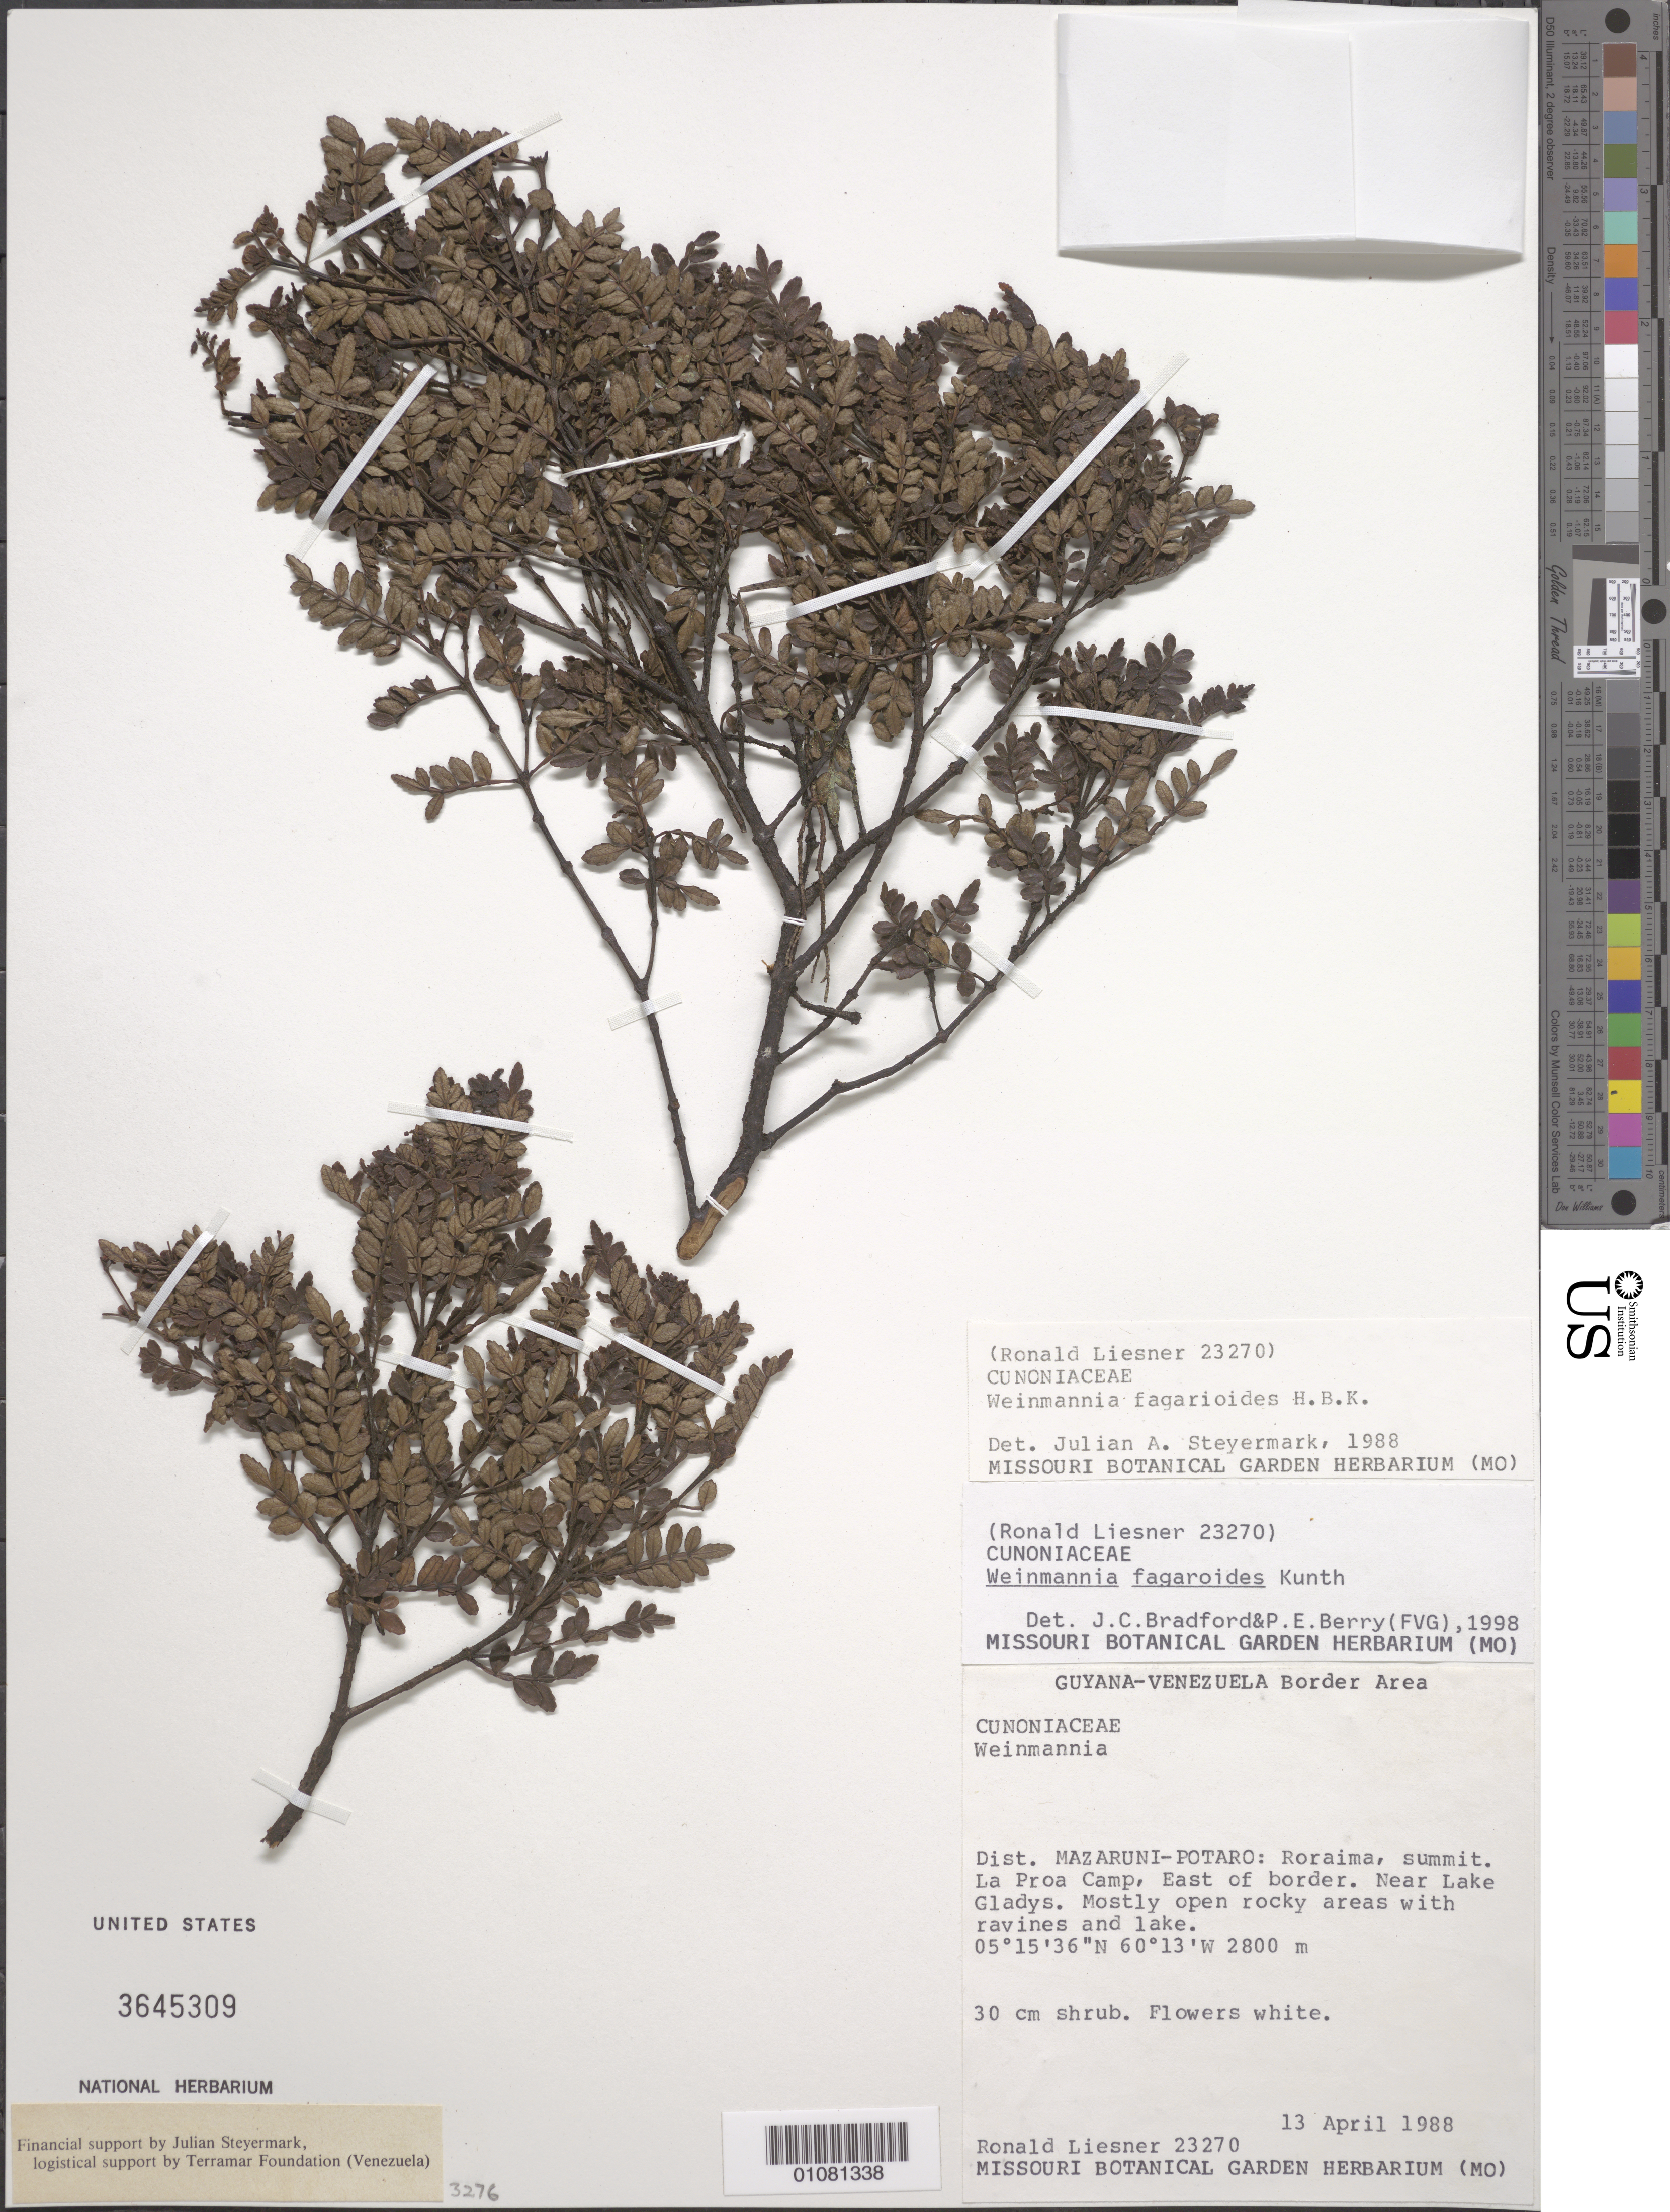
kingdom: Plantae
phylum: Tracheophyta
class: Magnoliopsida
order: Oxalidales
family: Cunoniaceae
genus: Weinmannia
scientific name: Weinmannia fagaroides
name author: Kunth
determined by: Steyermark, Julian A., (VEN)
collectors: R. L. Liesner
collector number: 23270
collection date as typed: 13-Apr-88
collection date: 1988-04-13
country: Guyana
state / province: Cuyuni-Mazaruni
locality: Mt. Roraima summit; La Proa Camp, near Lake Gladys, E of border (Guyana-Venezuela Border)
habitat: Mostly open rocky areas with ravines and lake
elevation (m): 2800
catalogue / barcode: US 3645309